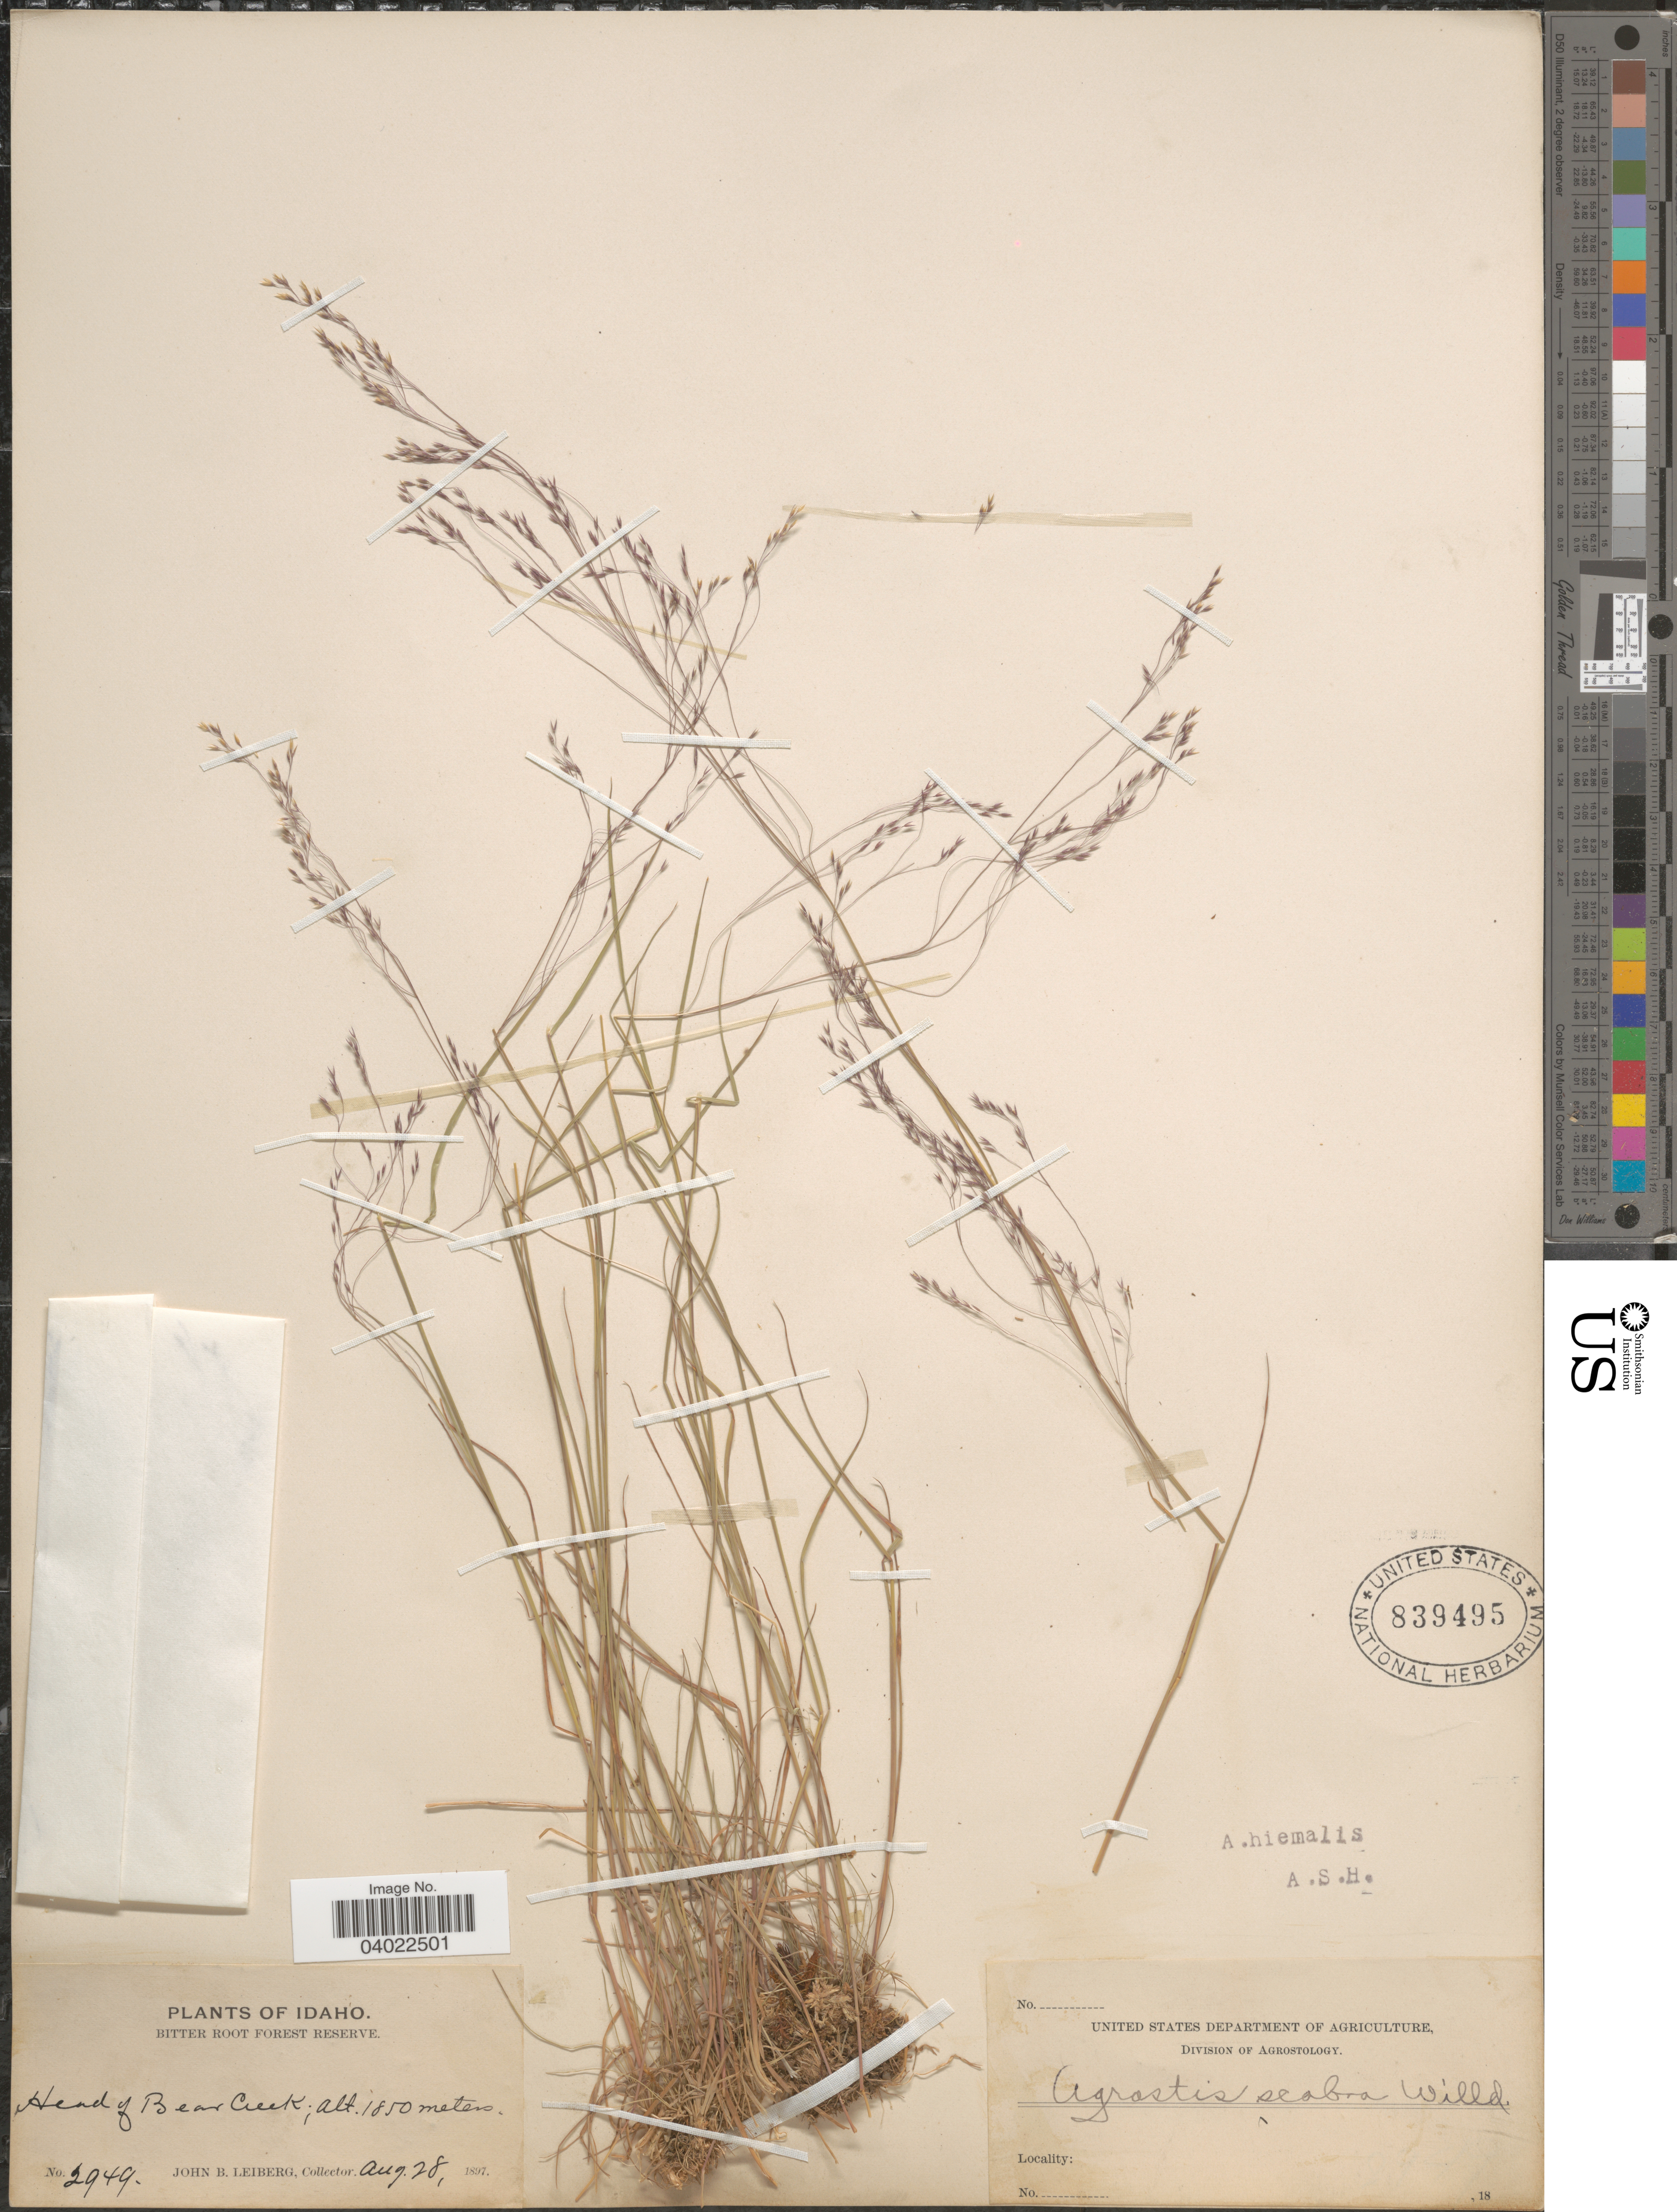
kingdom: Plantae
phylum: Tracheophyta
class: Liliopsida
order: Poales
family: Poaceae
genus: Agrostis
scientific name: Agrostis scabra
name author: Willd.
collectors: J. B. Leiberg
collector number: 2949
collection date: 1897-08-28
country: United States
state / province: Idaho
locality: Bitter Root Forest Reserve. Head of Bear Creek.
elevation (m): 1850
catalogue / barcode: US 839495